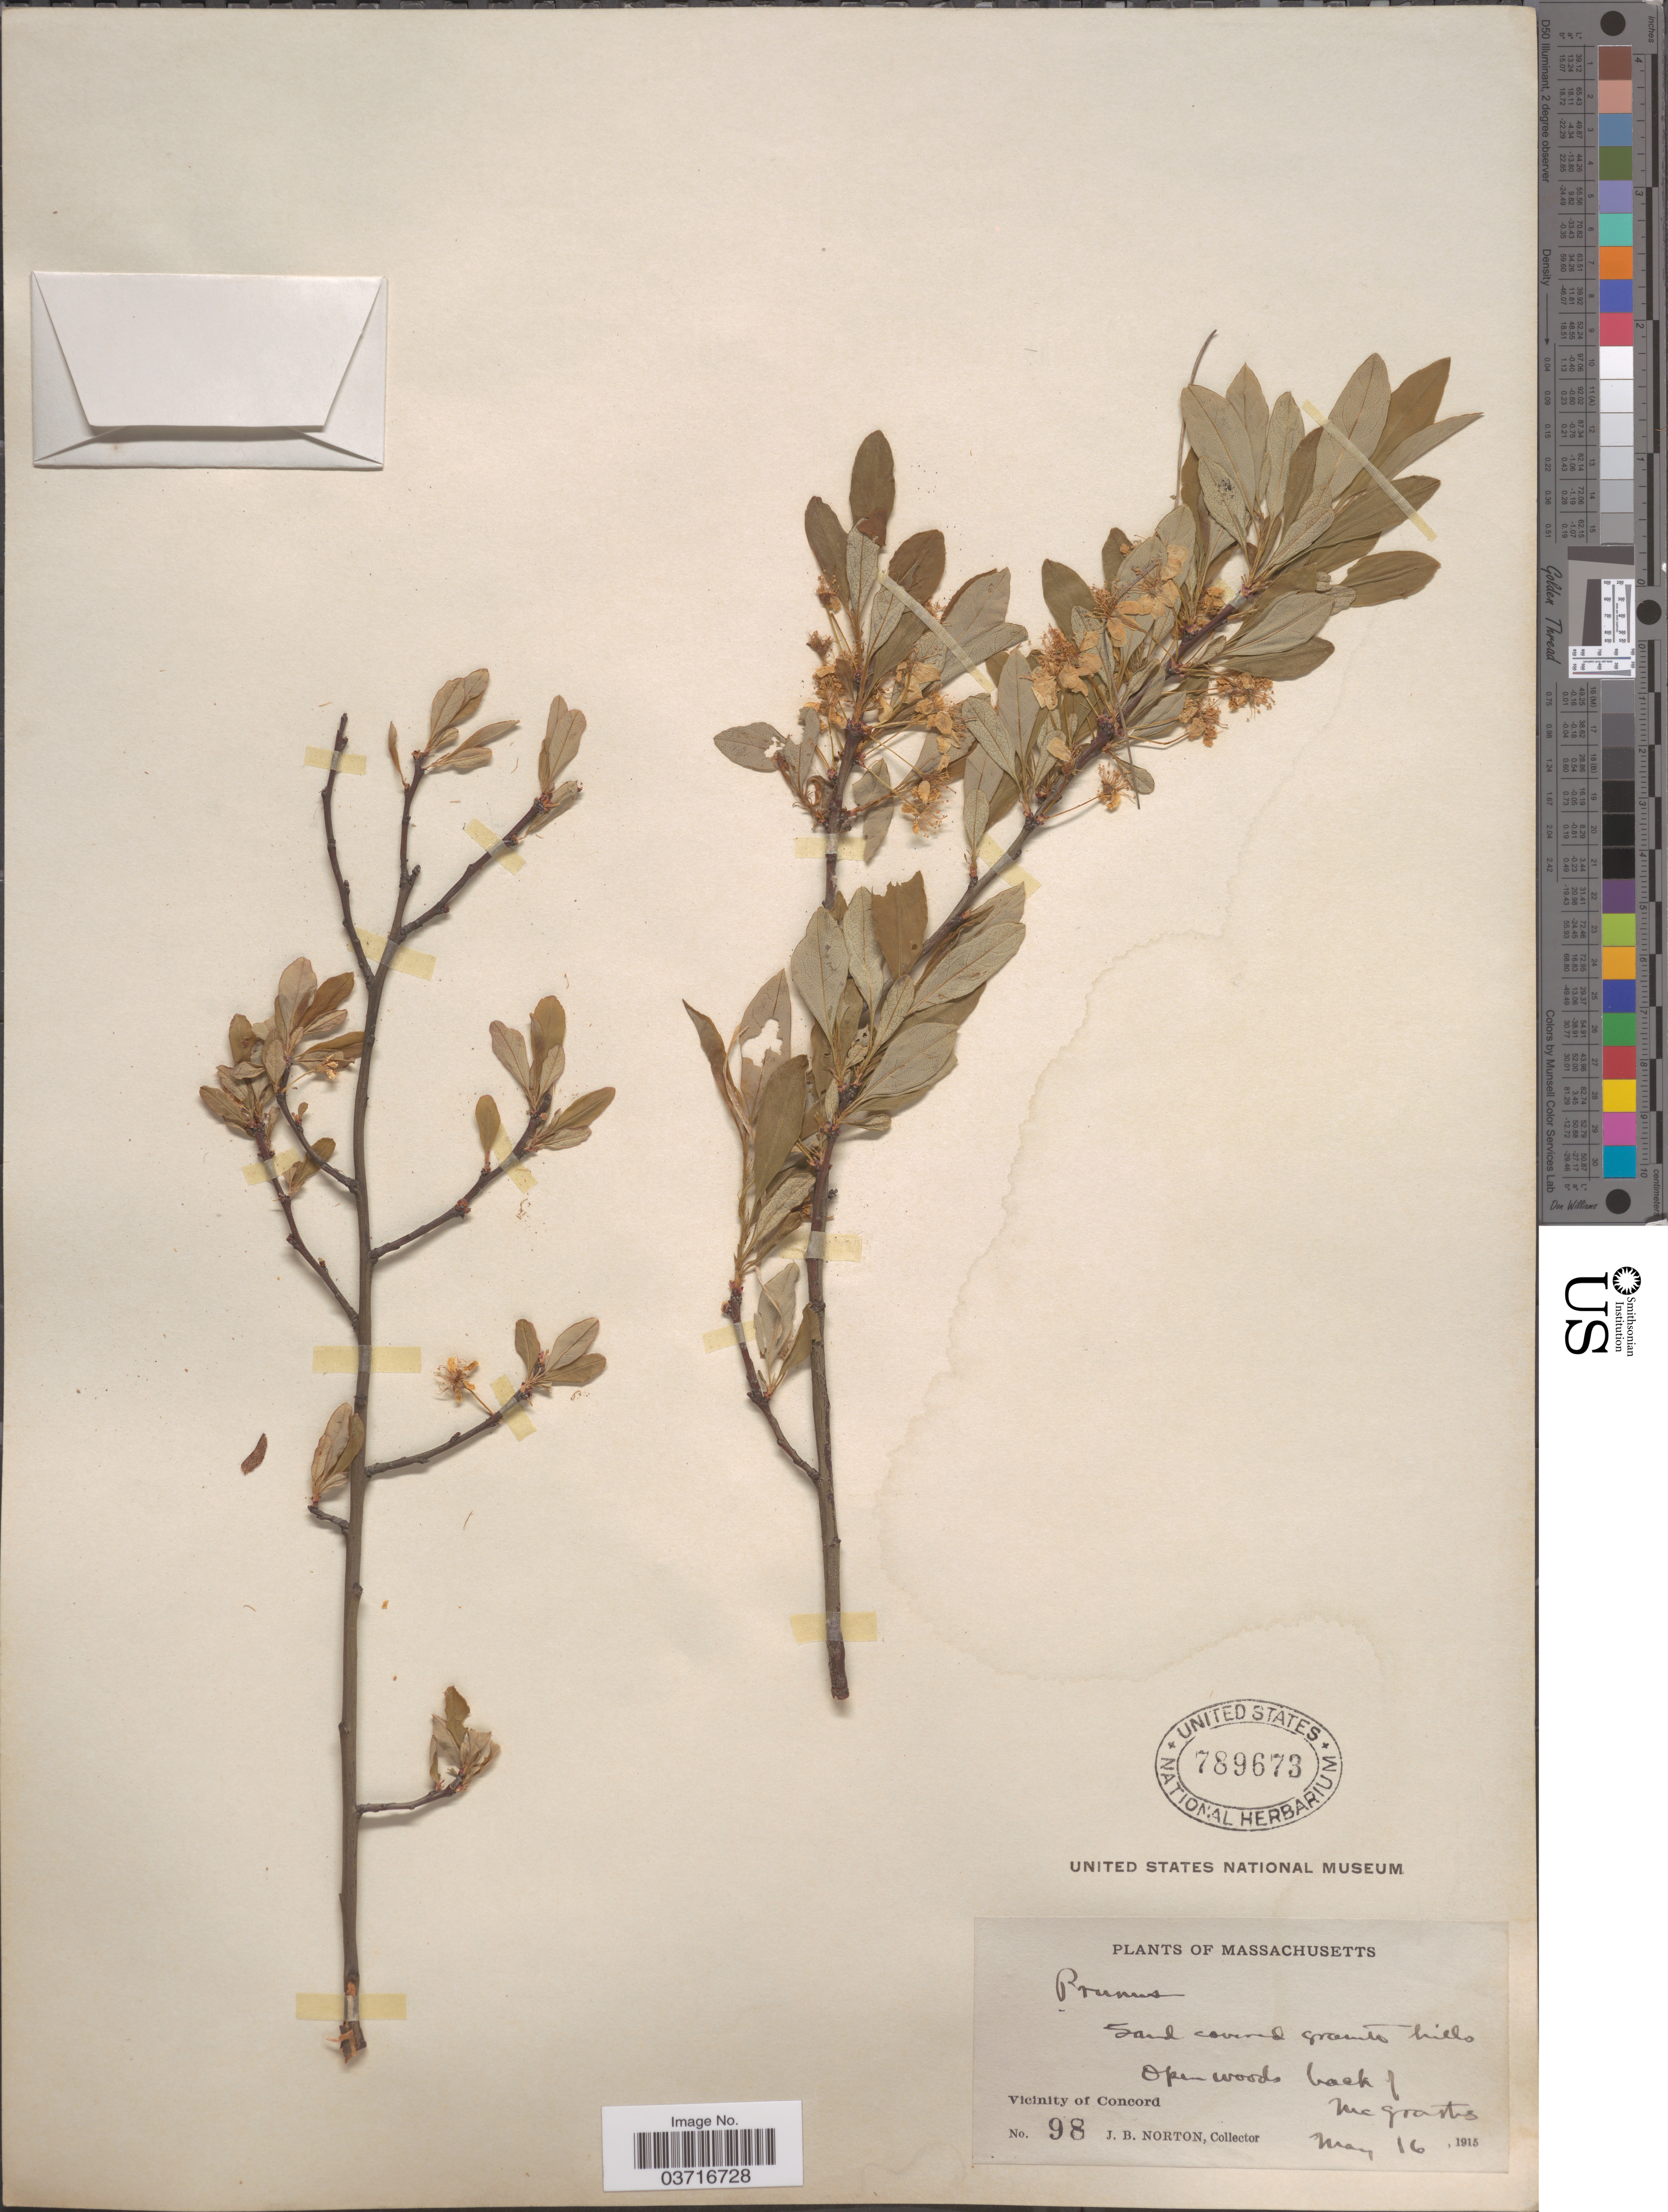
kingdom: Plantae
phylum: Tracheophyta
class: Magnoliopsida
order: Rosales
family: Rosaceae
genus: Prunus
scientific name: Prunus sp.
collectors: J. B. Norton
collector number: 98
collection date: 1915-05-16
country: United States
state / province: Massachusetts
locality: Back of McGraths. Vicinity of Concord.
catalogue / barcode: US 789673